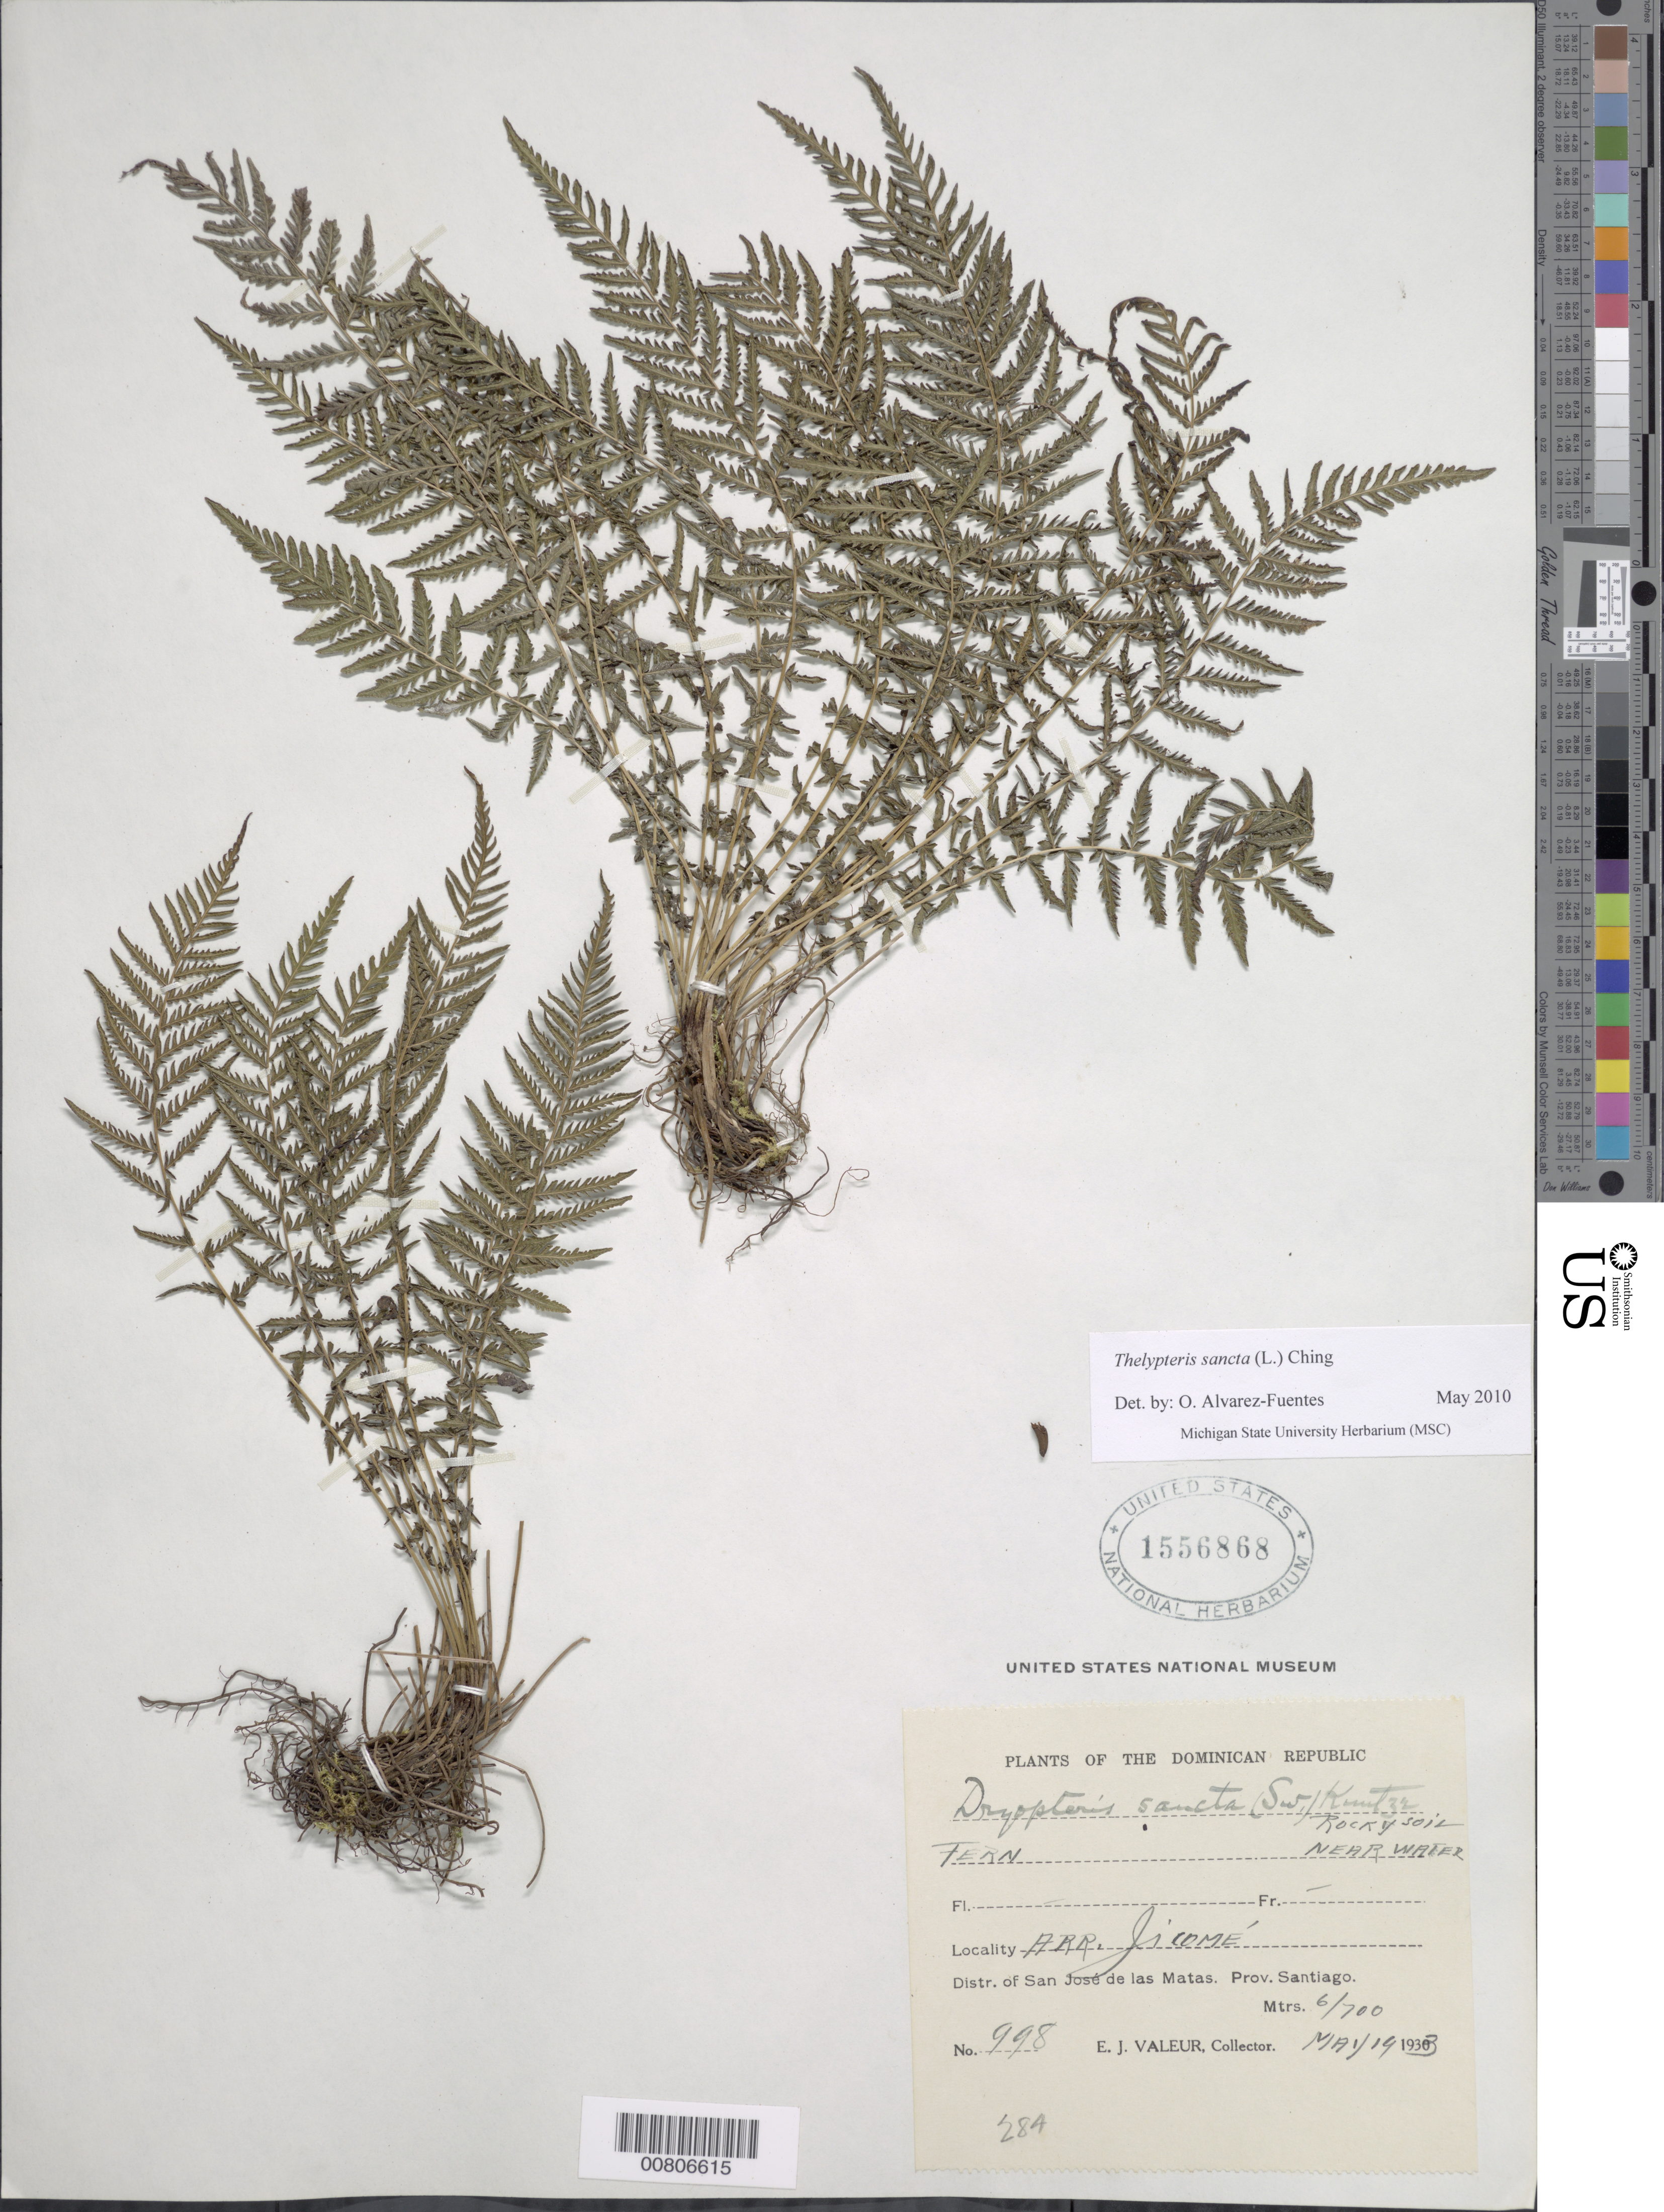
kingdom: Plantae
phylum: Tracheophyta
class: Polypodiopsida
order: Polypodiales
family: Thelypteridaceae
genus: Amauropelta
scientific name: Amauropelta sancta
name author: (L.) Pic. Serm.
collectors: E. Valeur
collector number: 998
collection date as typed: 19 May 1933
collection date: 1933-05-19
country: Dominican Republic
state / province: Santiago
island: Hispaniola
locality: Dist. San José de las Matas, Arroyo Jicomié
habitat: Rocky soil, near water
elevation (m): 600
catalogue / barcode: US 1556868